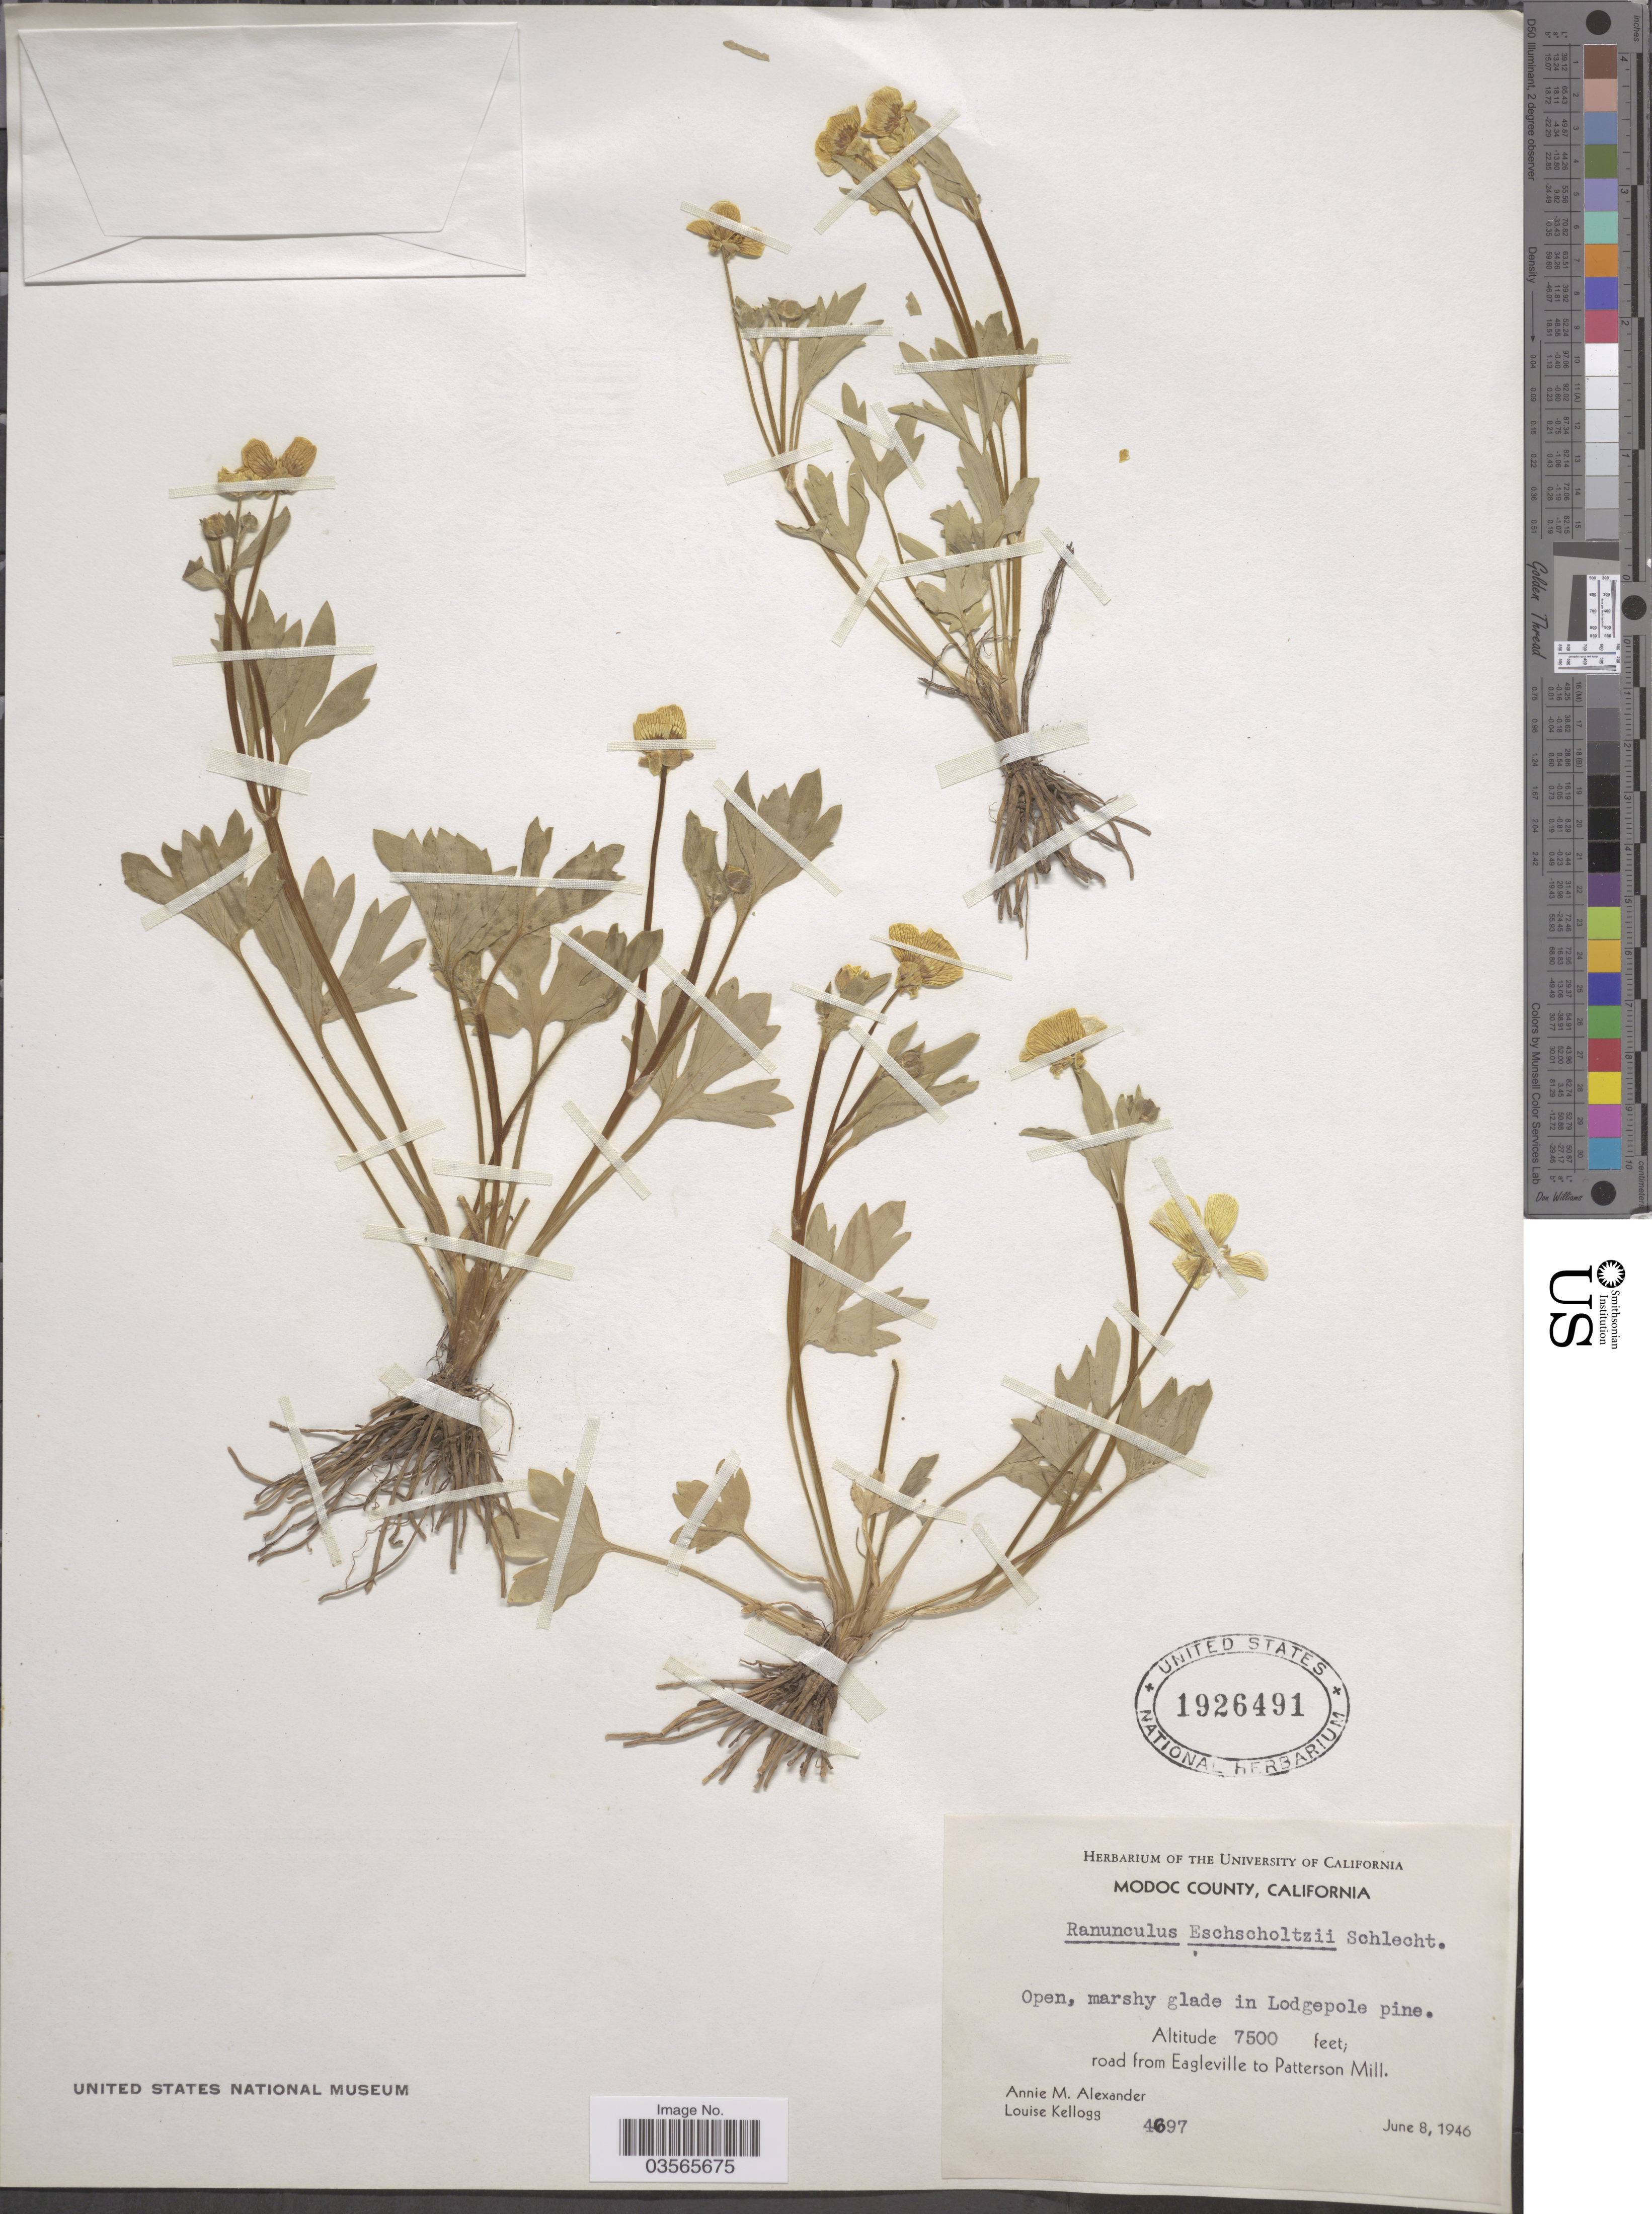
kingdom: Plantae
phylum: Tracheophyta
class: Magnoliopsida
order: Ranunculales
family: Ranunculaceae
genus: Ranunculus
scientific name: Ranunculus eschscholtzii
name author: Schltdl.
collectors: A. M. Alexander & L. Kellogg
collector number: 4697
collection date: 1946-06-08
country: United States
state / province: California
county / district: Modoc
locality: Modoc County. Open, marshy glade in Lodgepole pine. Road from Eagleville to Patterson Mill.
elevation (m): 2286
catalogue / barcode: US 1926491